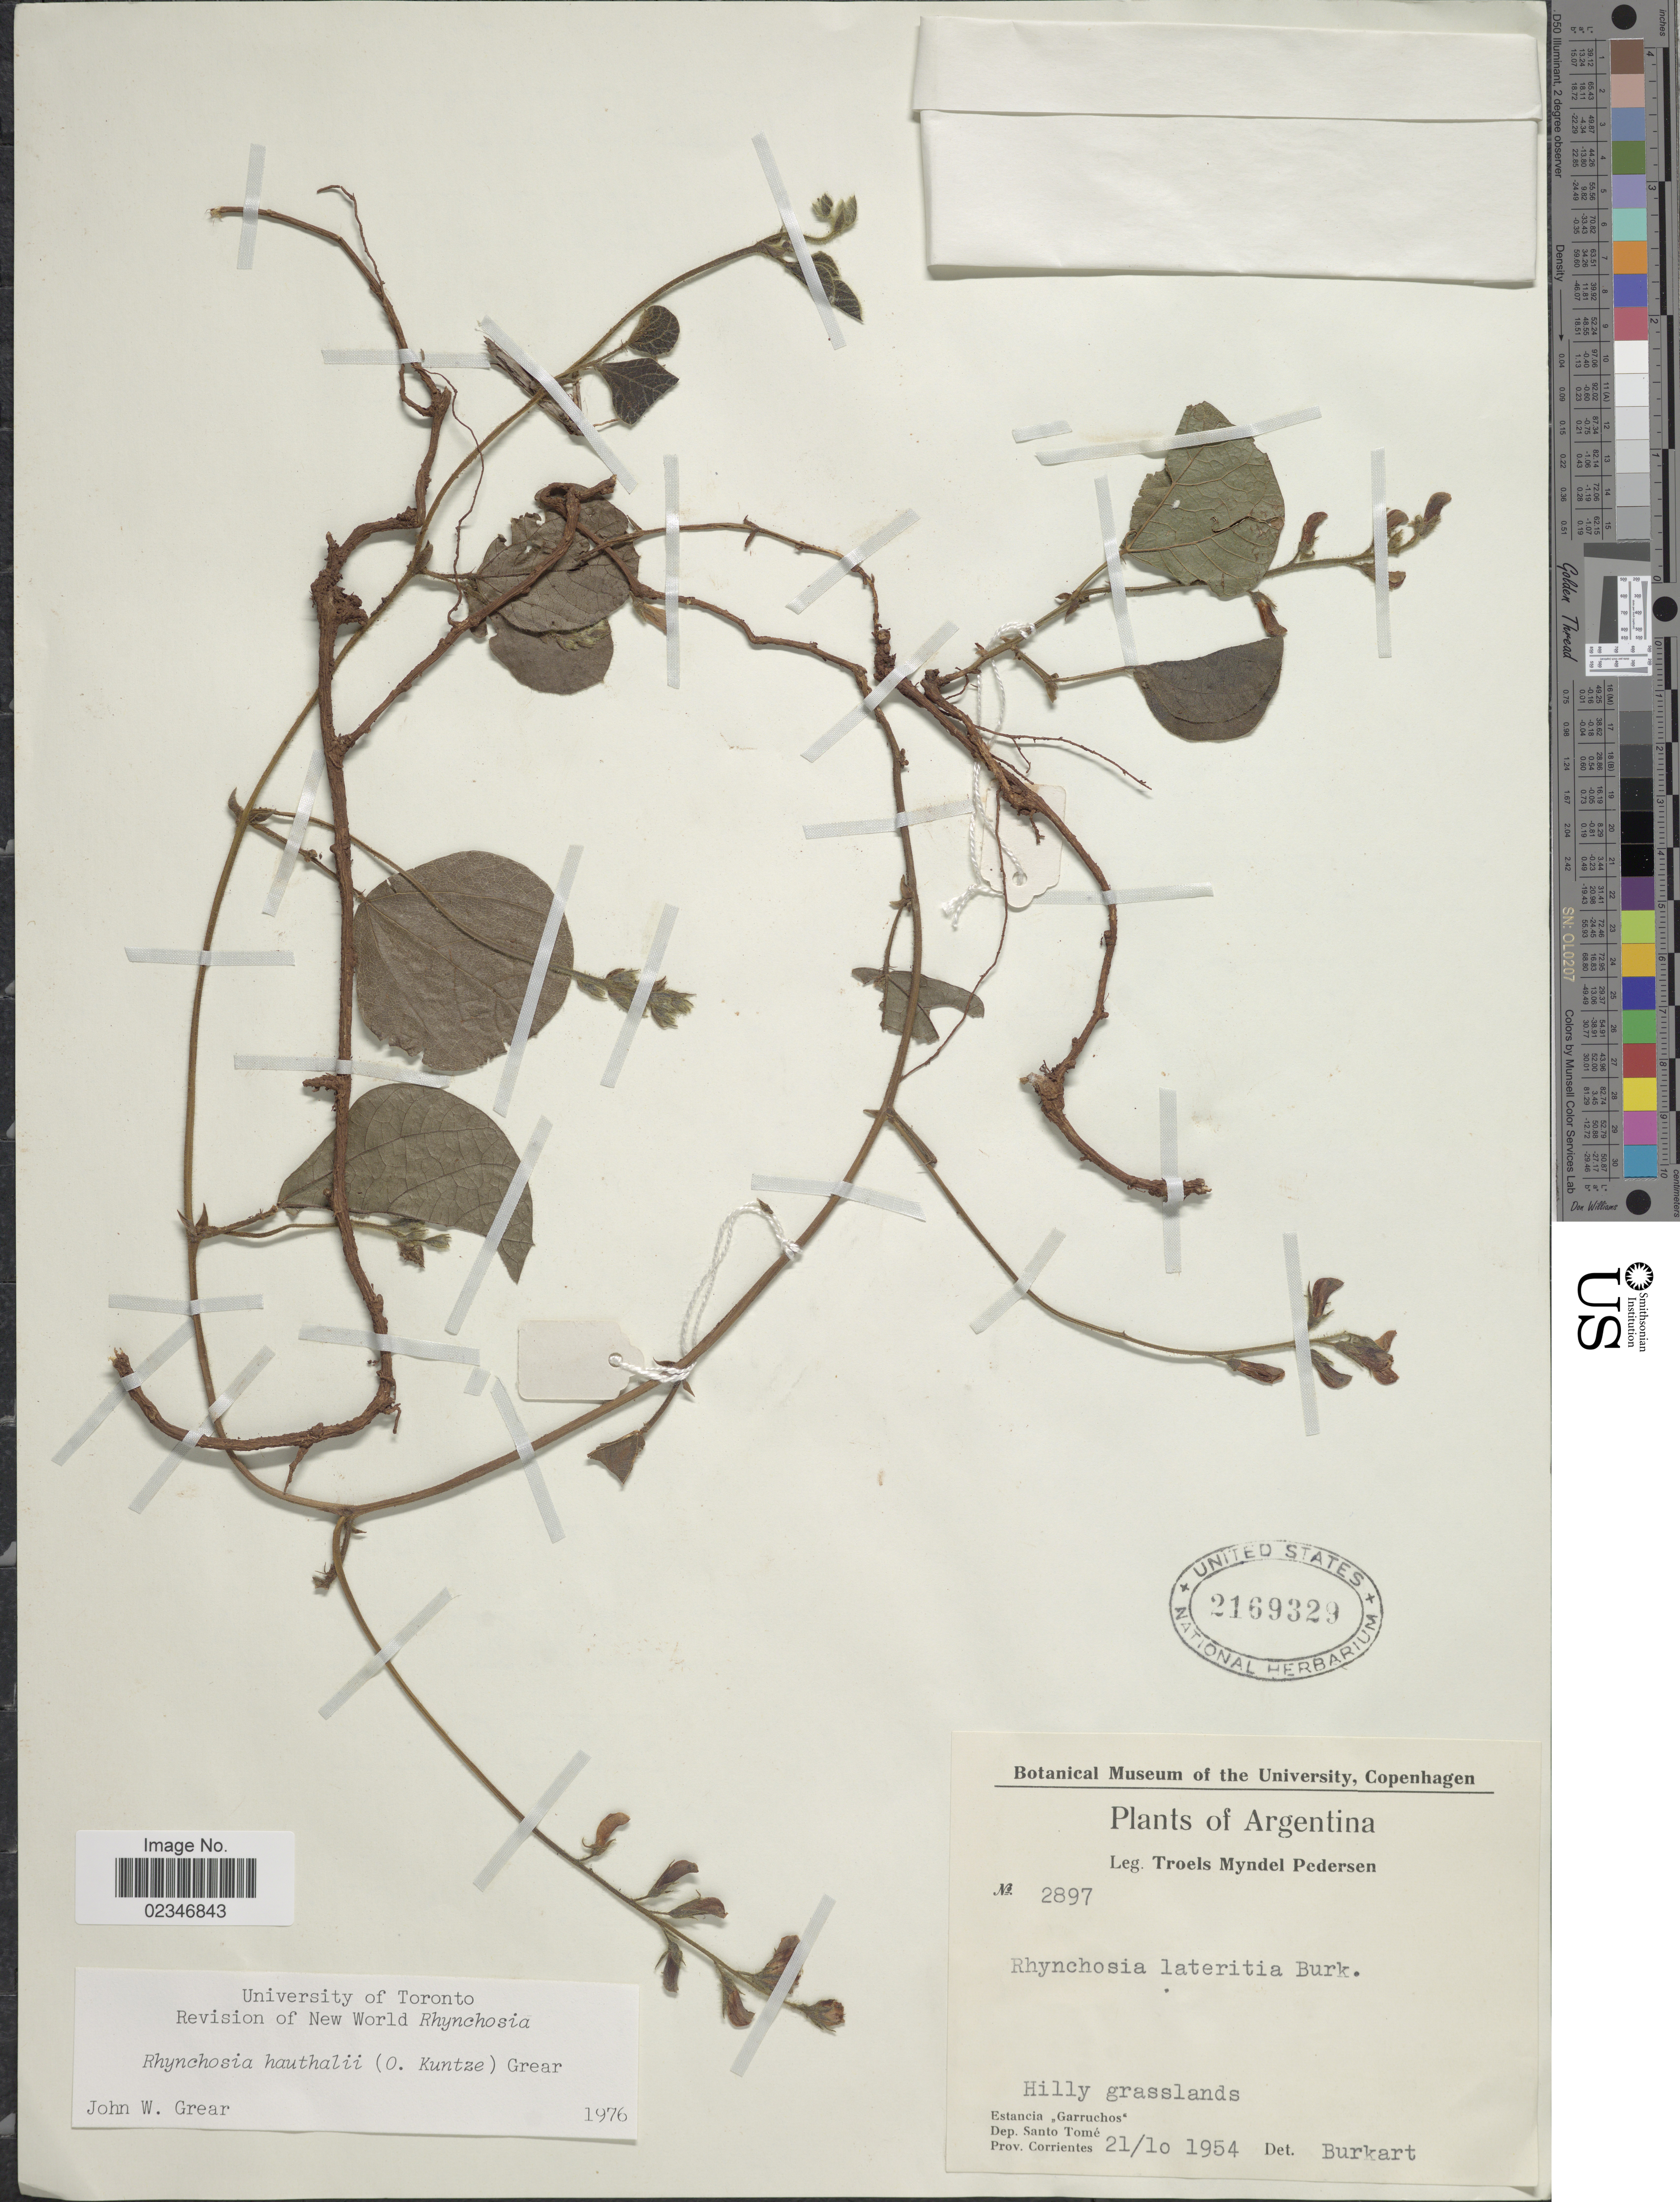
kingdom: Plantae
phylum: Tracheophyta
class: Magnoliopsida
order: Fabales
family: Fabaceae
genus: Rhynchosia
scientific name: Rhynchosia hauthalii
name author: Harms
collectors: T. Pederson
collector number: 2897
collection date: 1954-10-21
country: Paraguay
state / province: Misiones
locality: Estancia Garruchos, Dep. Santo Tome, Prov. Corrientes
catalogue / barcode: US 2169329